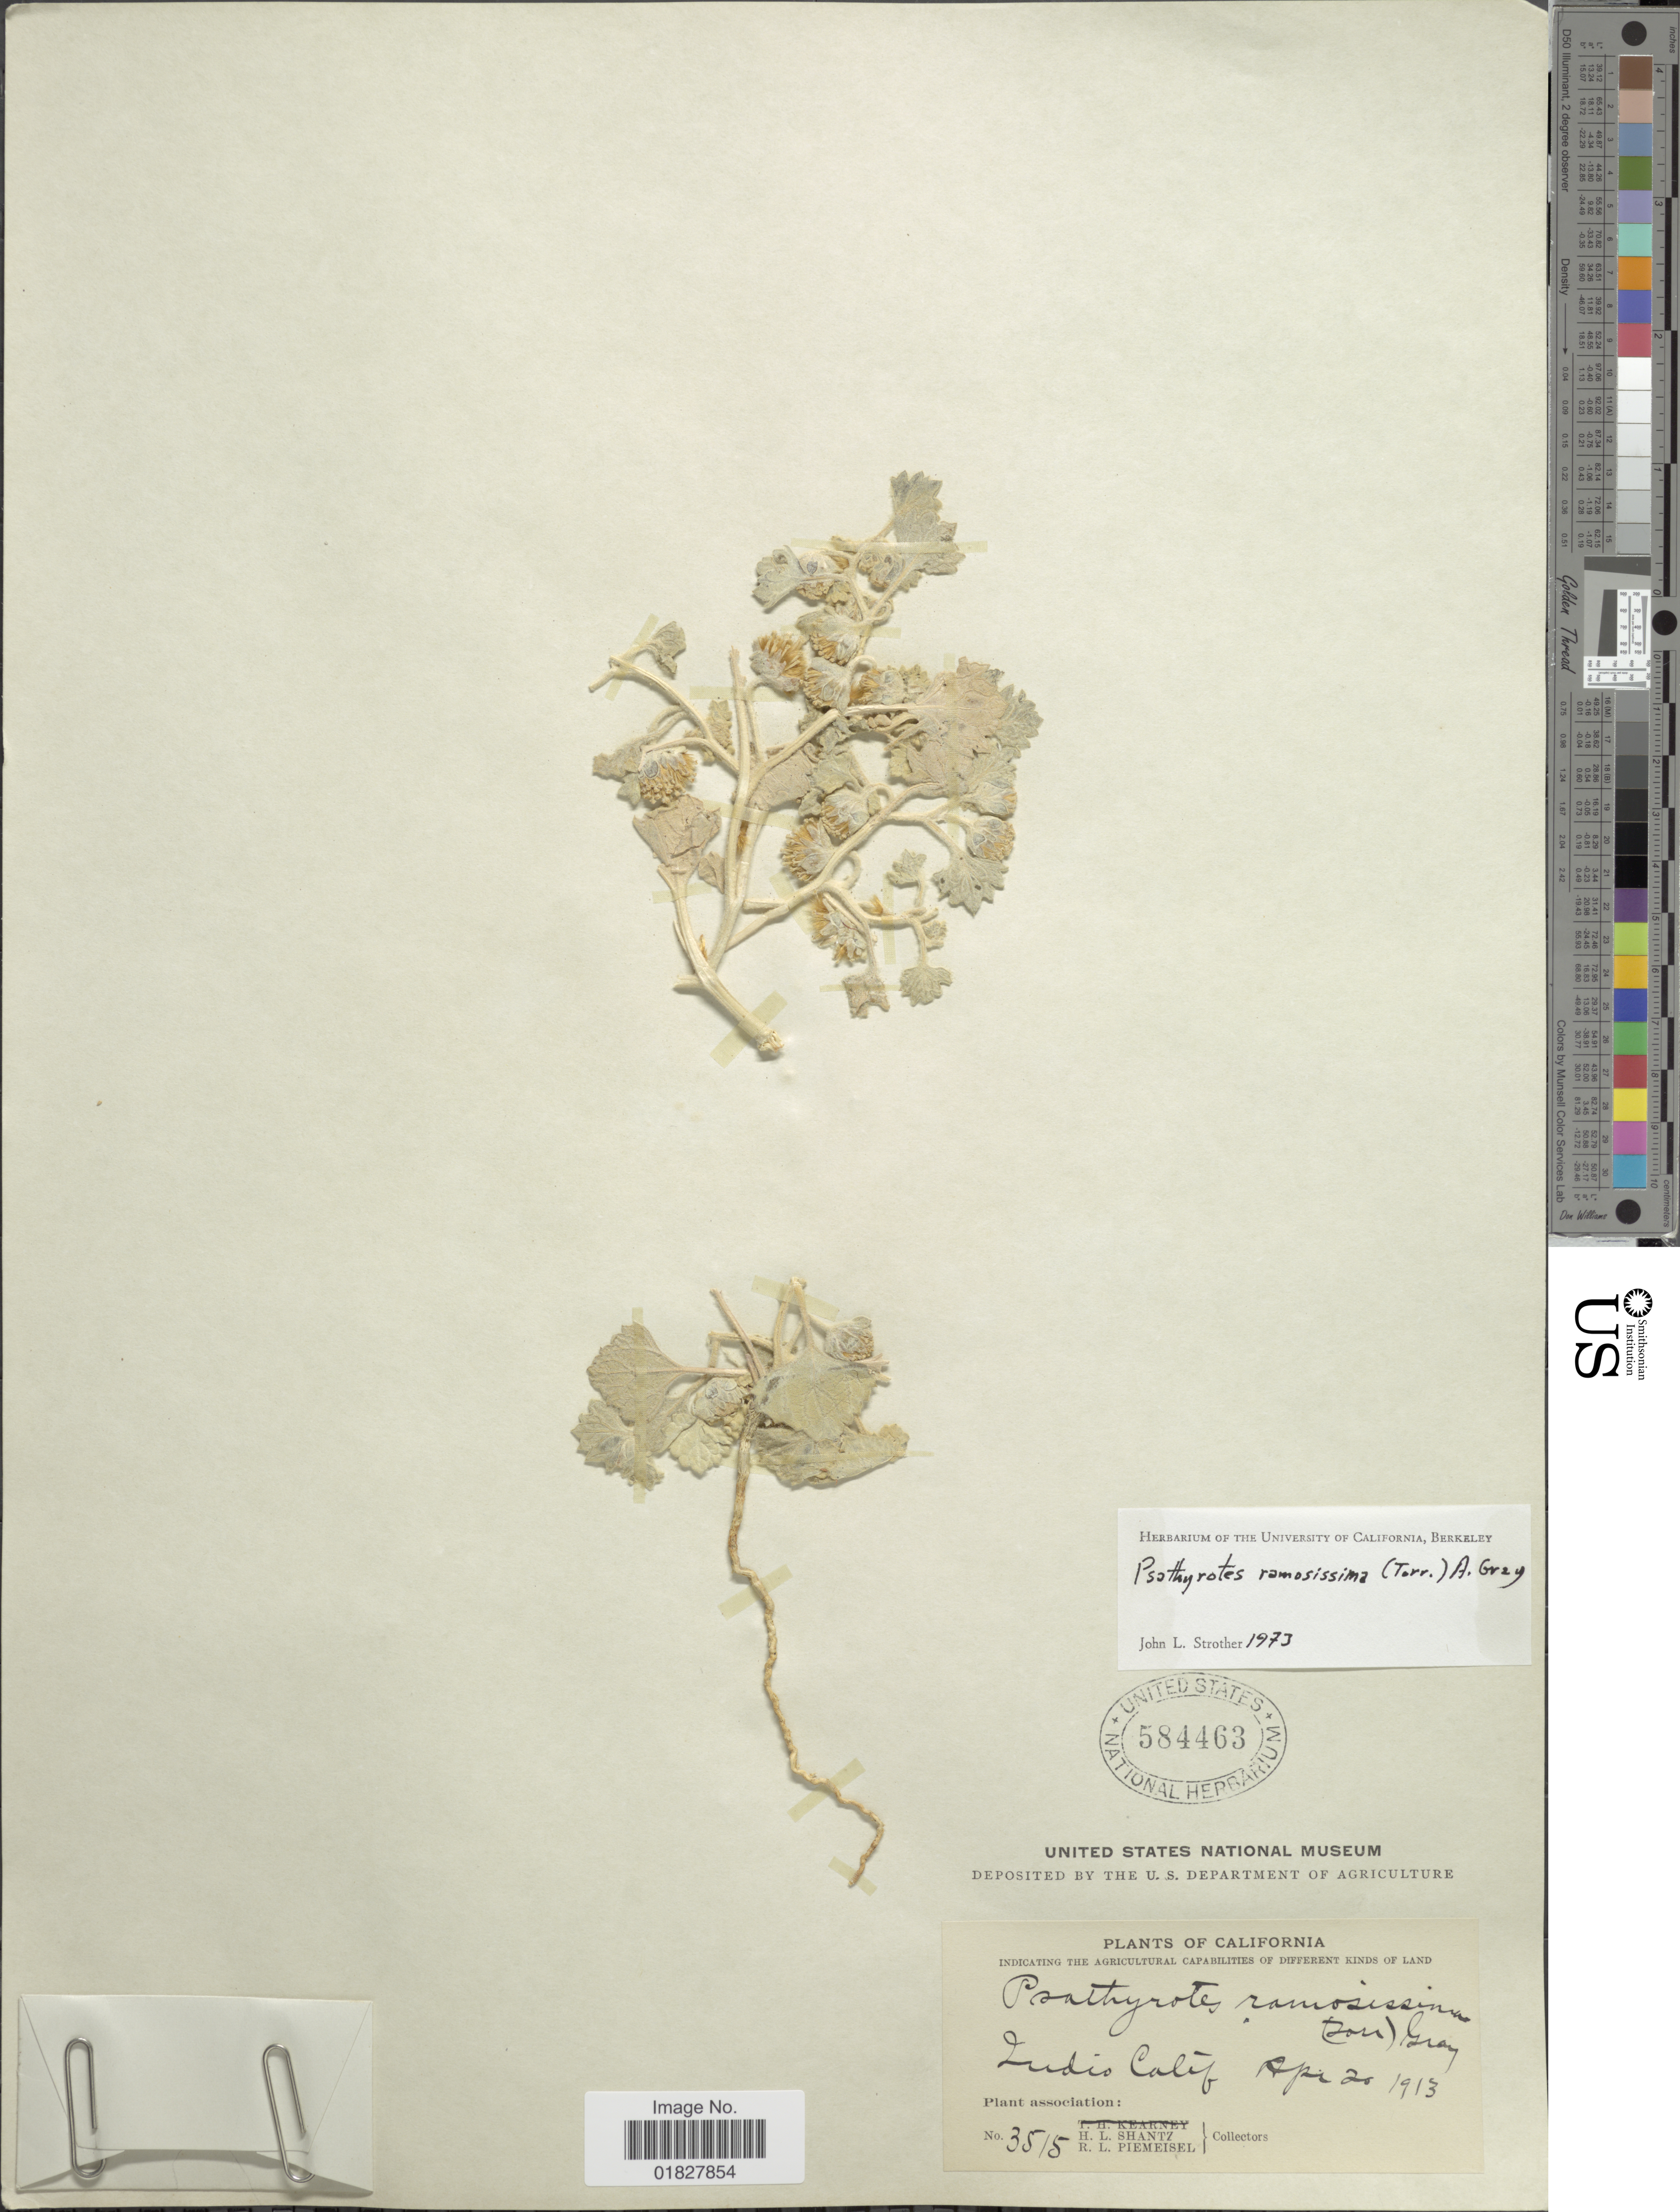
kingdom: Plantae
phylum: Tracheophyta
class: Magnoliopsida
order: Asterales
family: Asteraceae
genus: Psathyrotes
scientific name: Psathyrotes ramosissima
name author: (Torr.) A. Gray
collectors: H. Shantz & R. L. Piemeisel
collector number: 3515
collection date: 1913-04-20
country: United States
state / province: California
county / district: Riverside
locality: Indio, Calif.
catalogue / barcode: US 584463